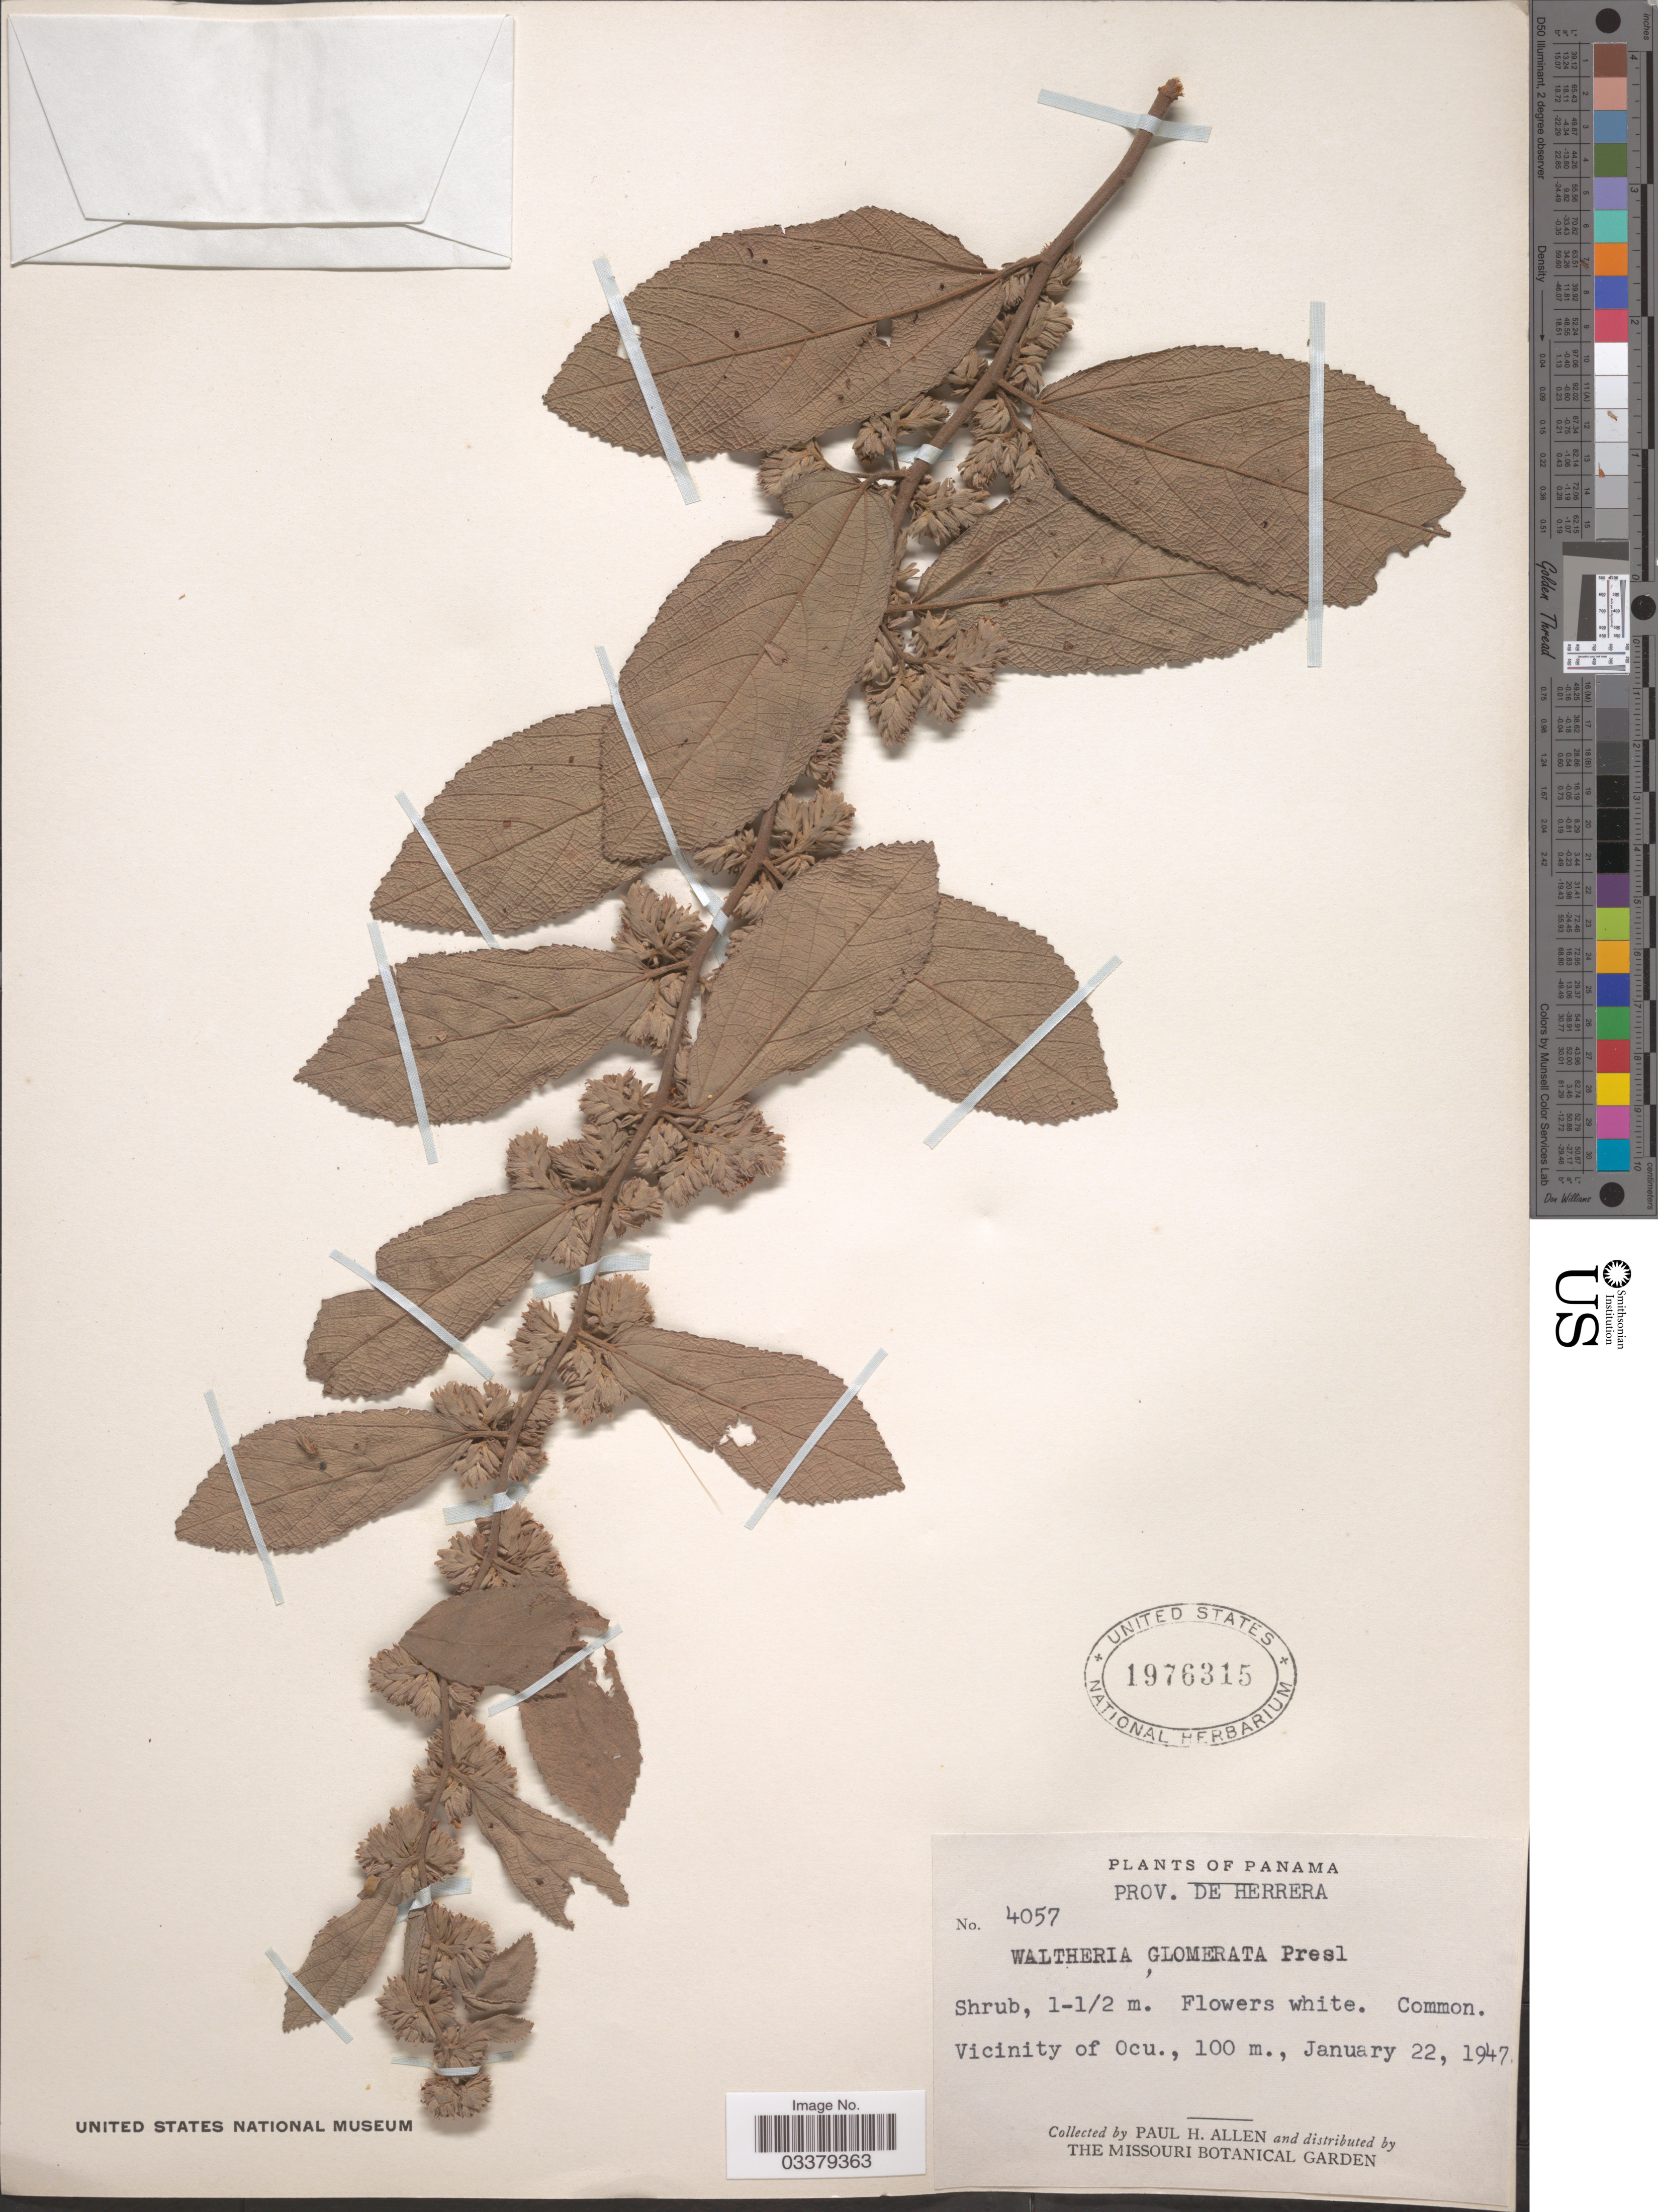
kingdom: Plantae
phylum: Tracheophyta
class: Magnoliopsida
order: Malvales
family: Malvaceae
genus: Waltheria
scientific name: Waltheria glomerata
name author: C. Presl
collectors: P. H. Allen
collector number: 4057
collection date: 1947-01-22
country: Panama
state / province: Herrera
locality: Vicinity of Ocu.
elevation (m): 100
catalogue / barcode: US 1976315